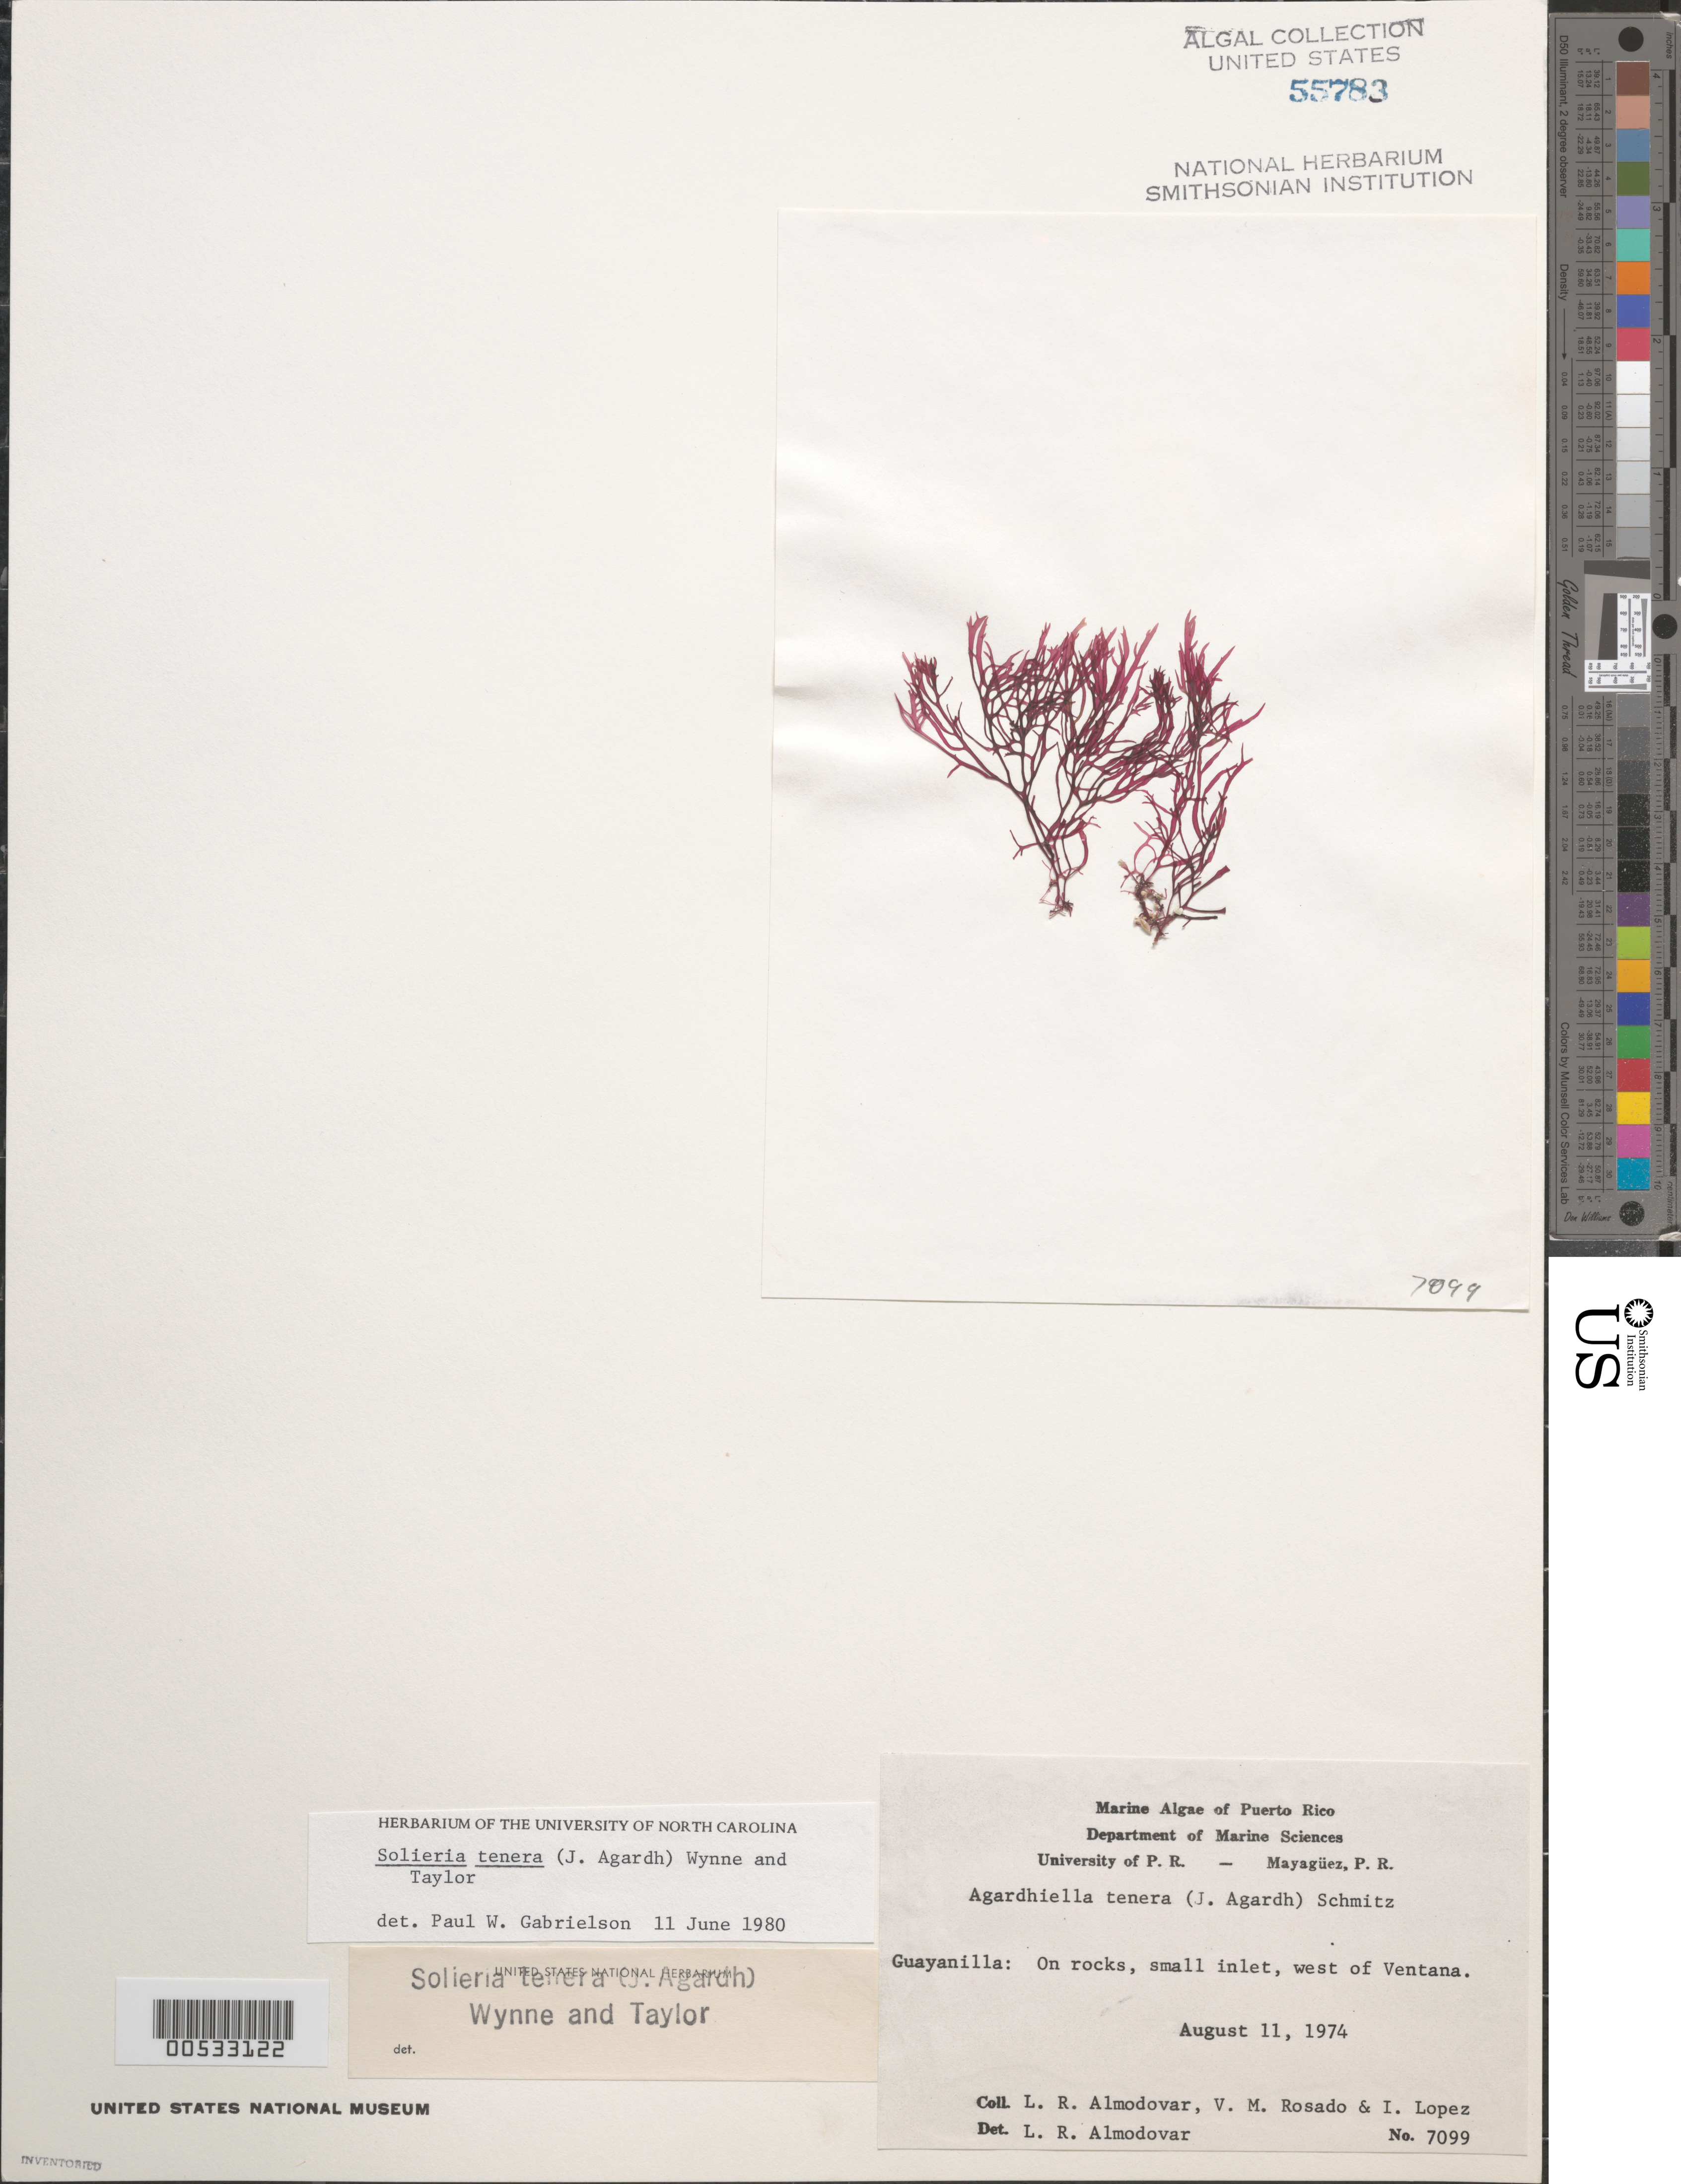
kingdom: Plantae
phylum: Rhodophyta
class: Florideophyceae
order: Gigartinales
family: Solieriaceae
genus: Solieria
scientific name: Solieria filiformis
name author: (Kütz.) P.W. Gabrielson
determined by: Algae name updating Project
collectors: L. Almodovar, V. Rosado & I. Lopéz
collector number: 7099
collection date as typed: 11 Aug 1974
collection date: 1974-08-11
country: Puerto Rico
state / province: Guayanilla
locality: West of ventana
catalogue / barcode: US 55783